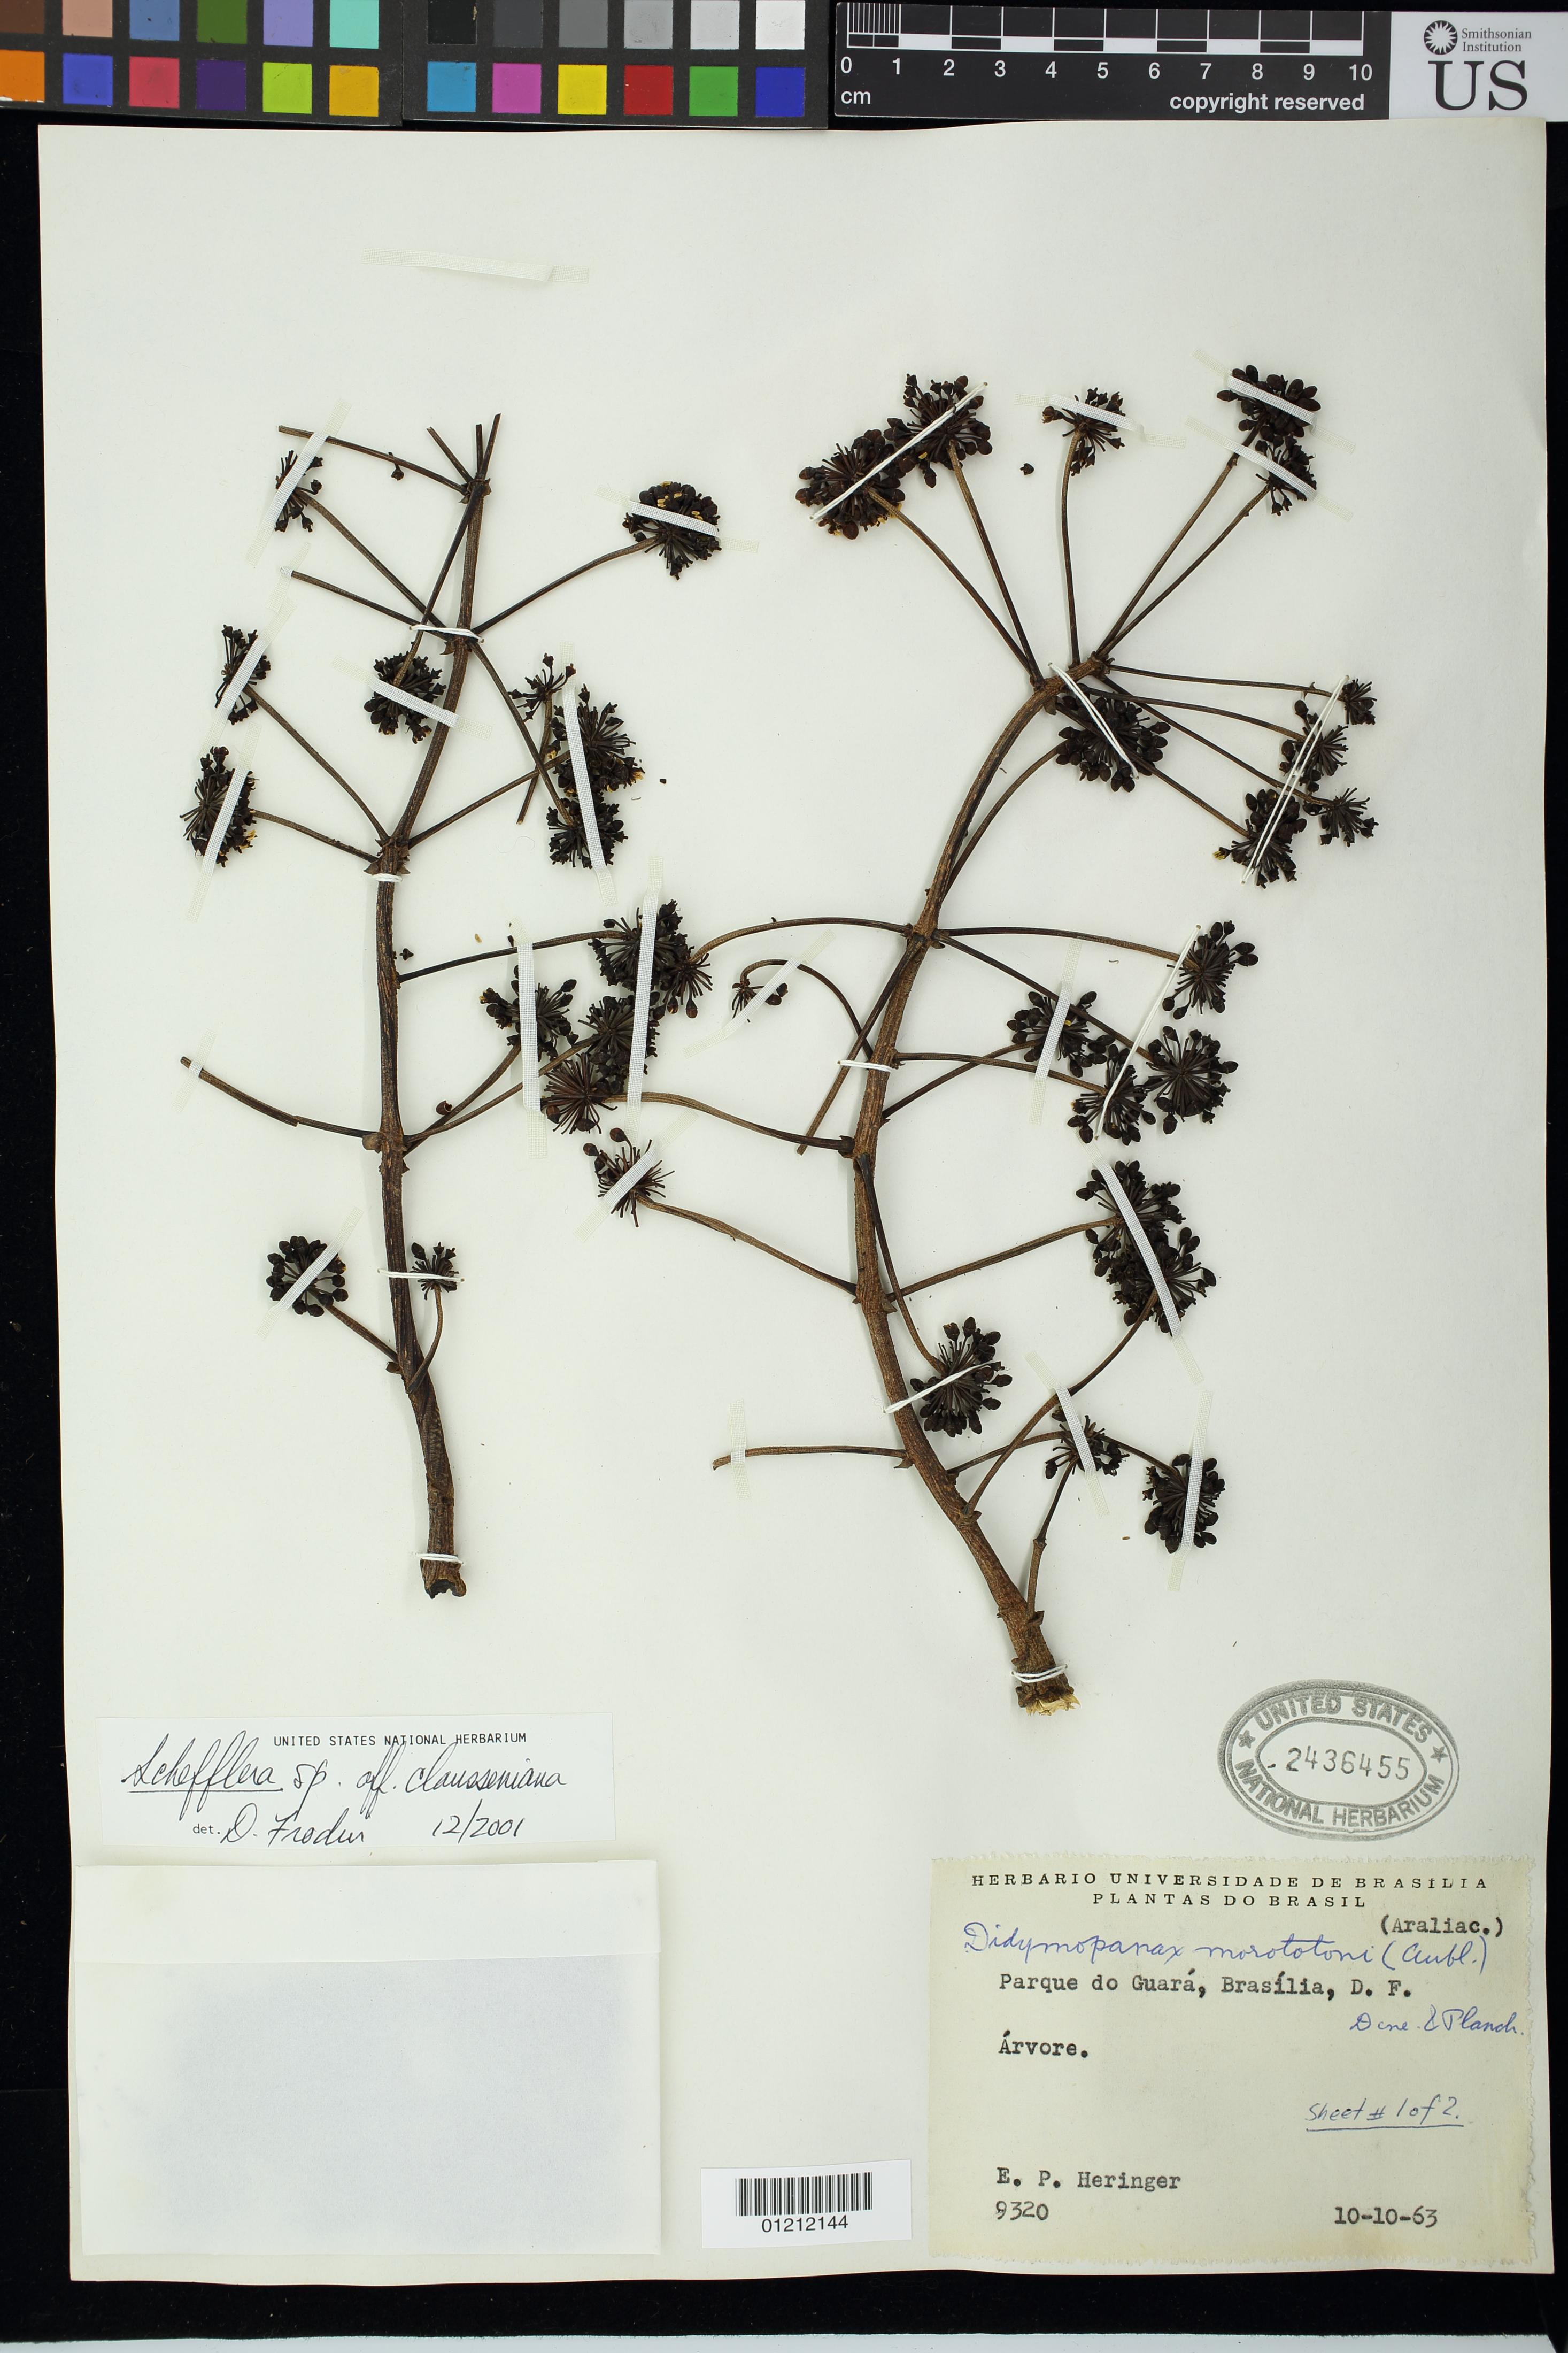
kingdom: Plantae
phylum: Tracheophyta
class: Magnoliopsida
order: Apiales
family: Araliaceae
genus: Schefflera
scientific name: Schefflera sp.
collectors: E. P. Heringer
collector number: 9320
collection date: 1963-10-10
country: Brazil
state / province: Distrito Federal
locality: Parque do Guará, Brasília, D. F.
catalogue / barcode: US 2436455